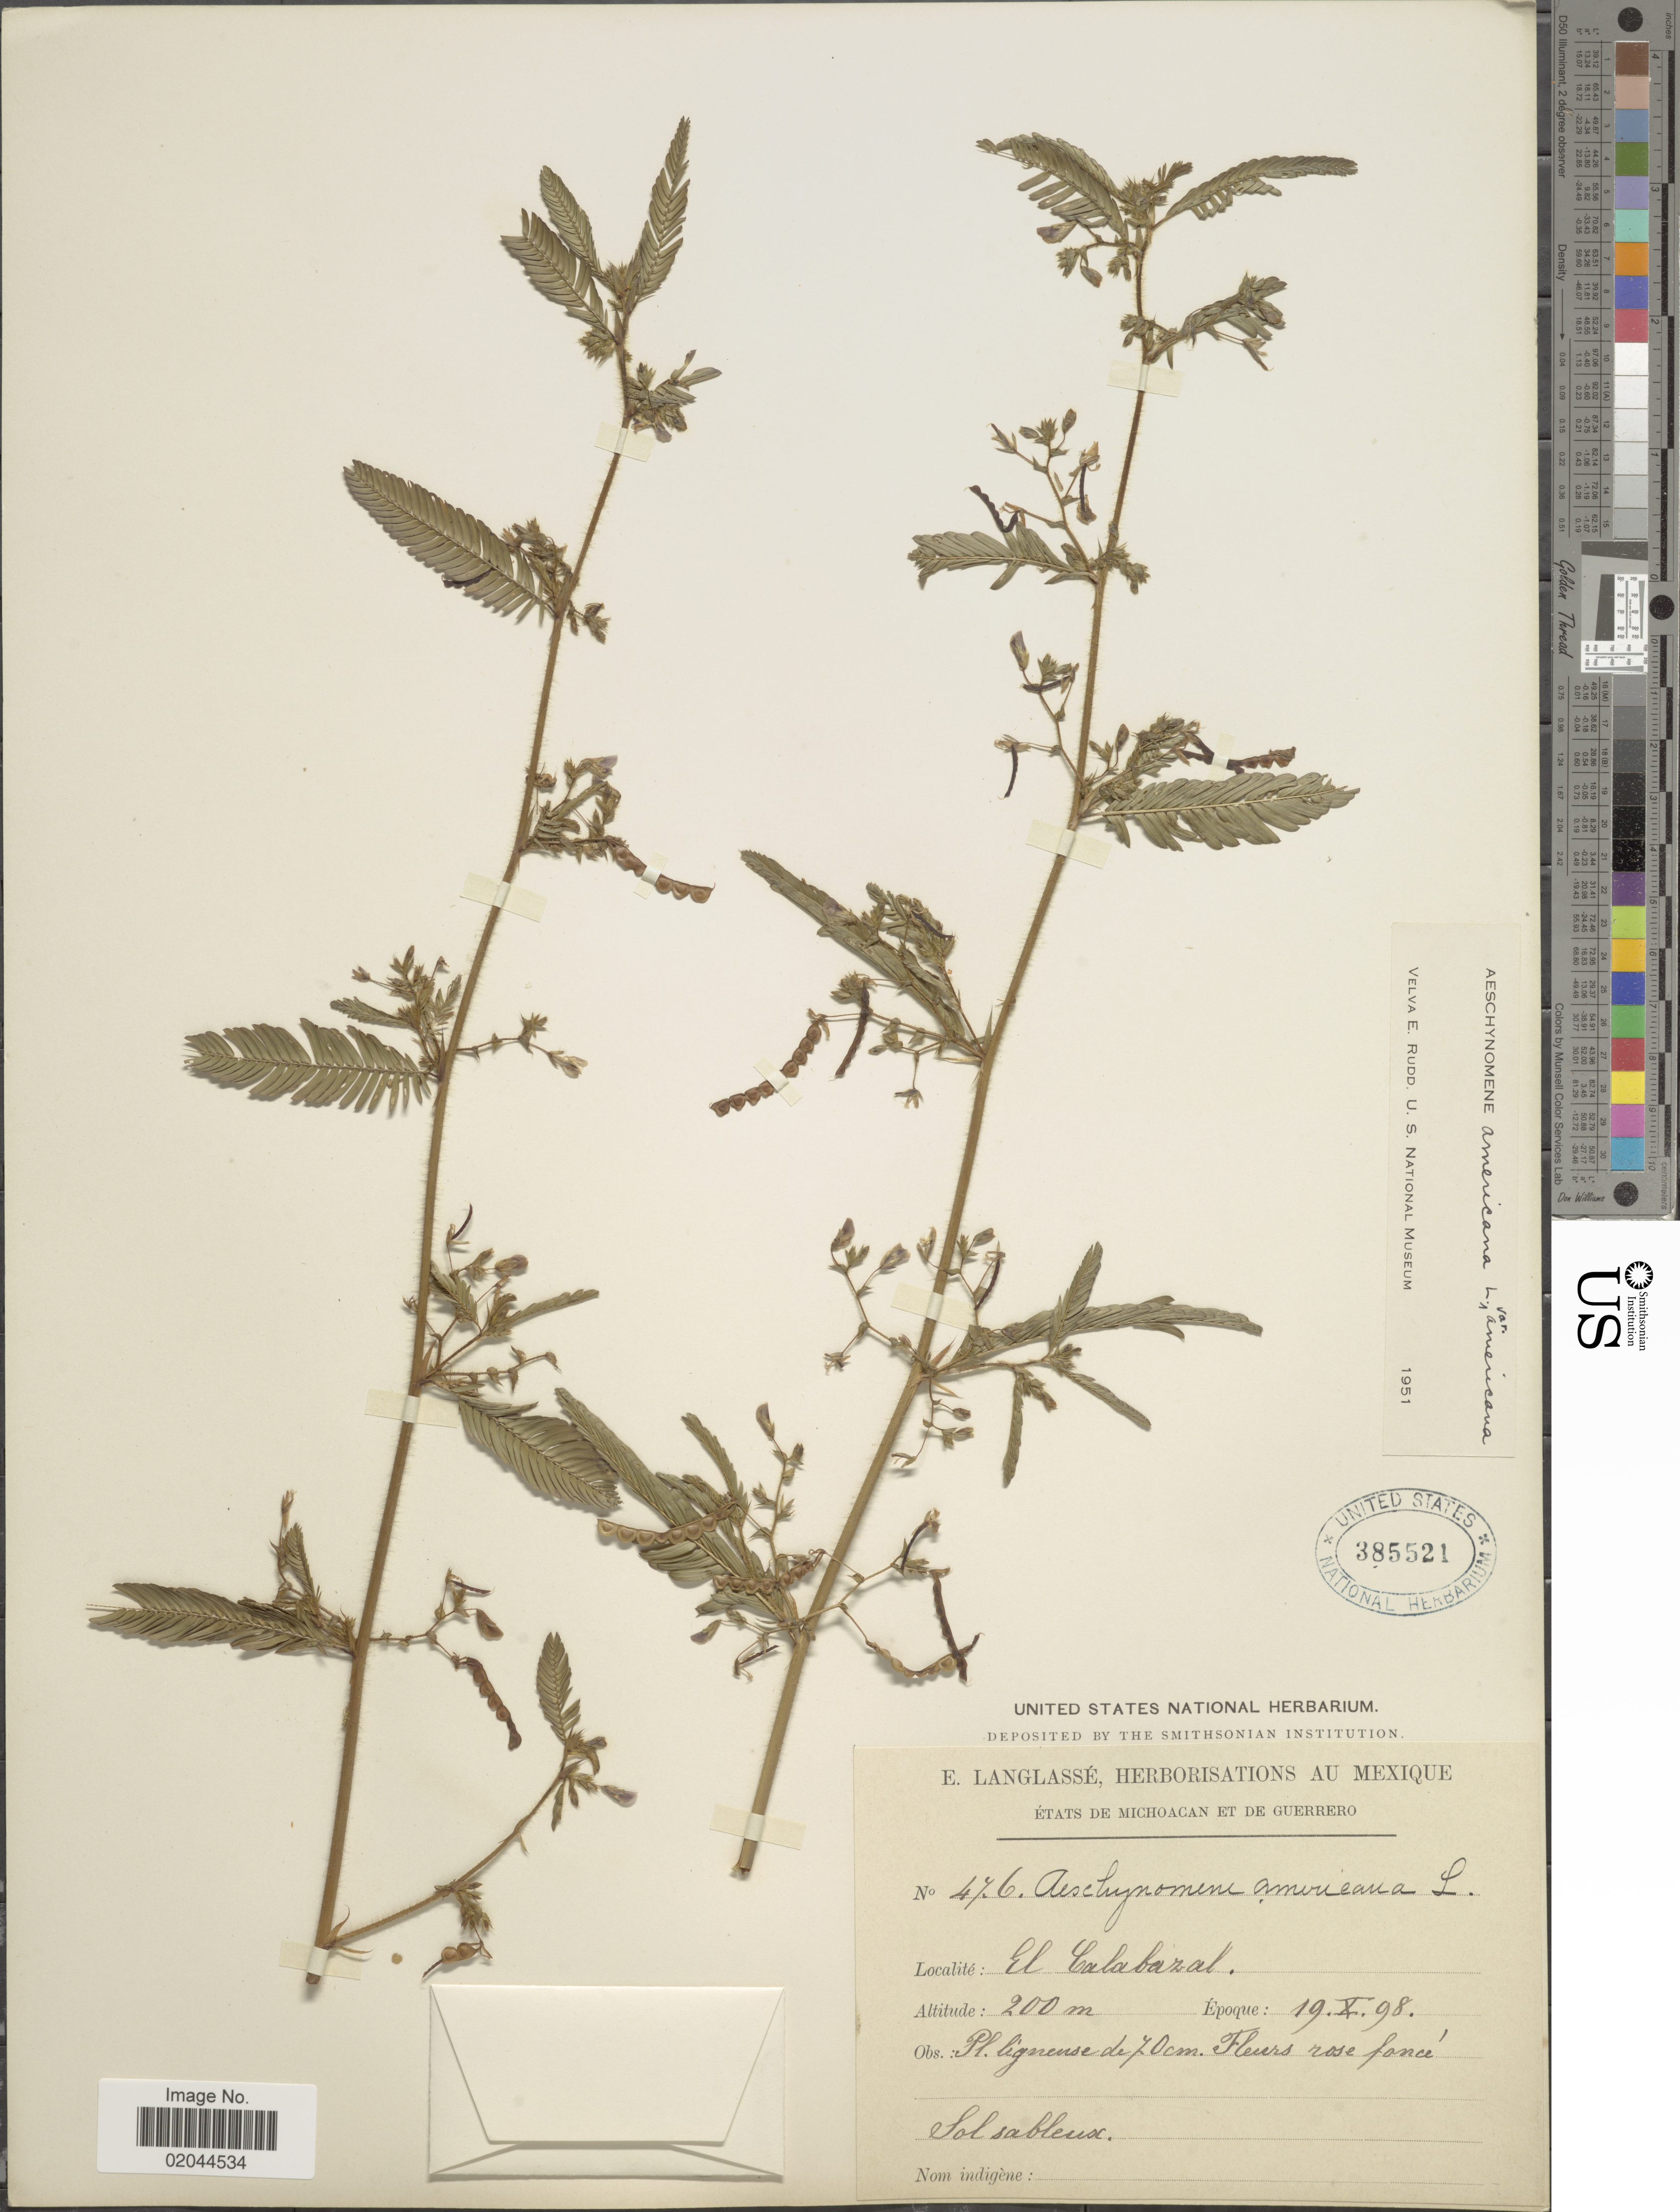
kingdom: Plantae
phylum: Tracheophyta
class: Magnoliopsida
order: Fabales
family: Fabaceae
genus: Aeschynomene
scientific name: Aeschynomene americana var. americana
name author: L.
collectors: E. Langlassé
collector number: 476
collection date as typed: Transcribed d/m/y: 19/10/98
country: Mexico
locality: Michoacan et de Guerrero, El Calabazal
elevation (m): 200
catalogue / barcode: US 385521